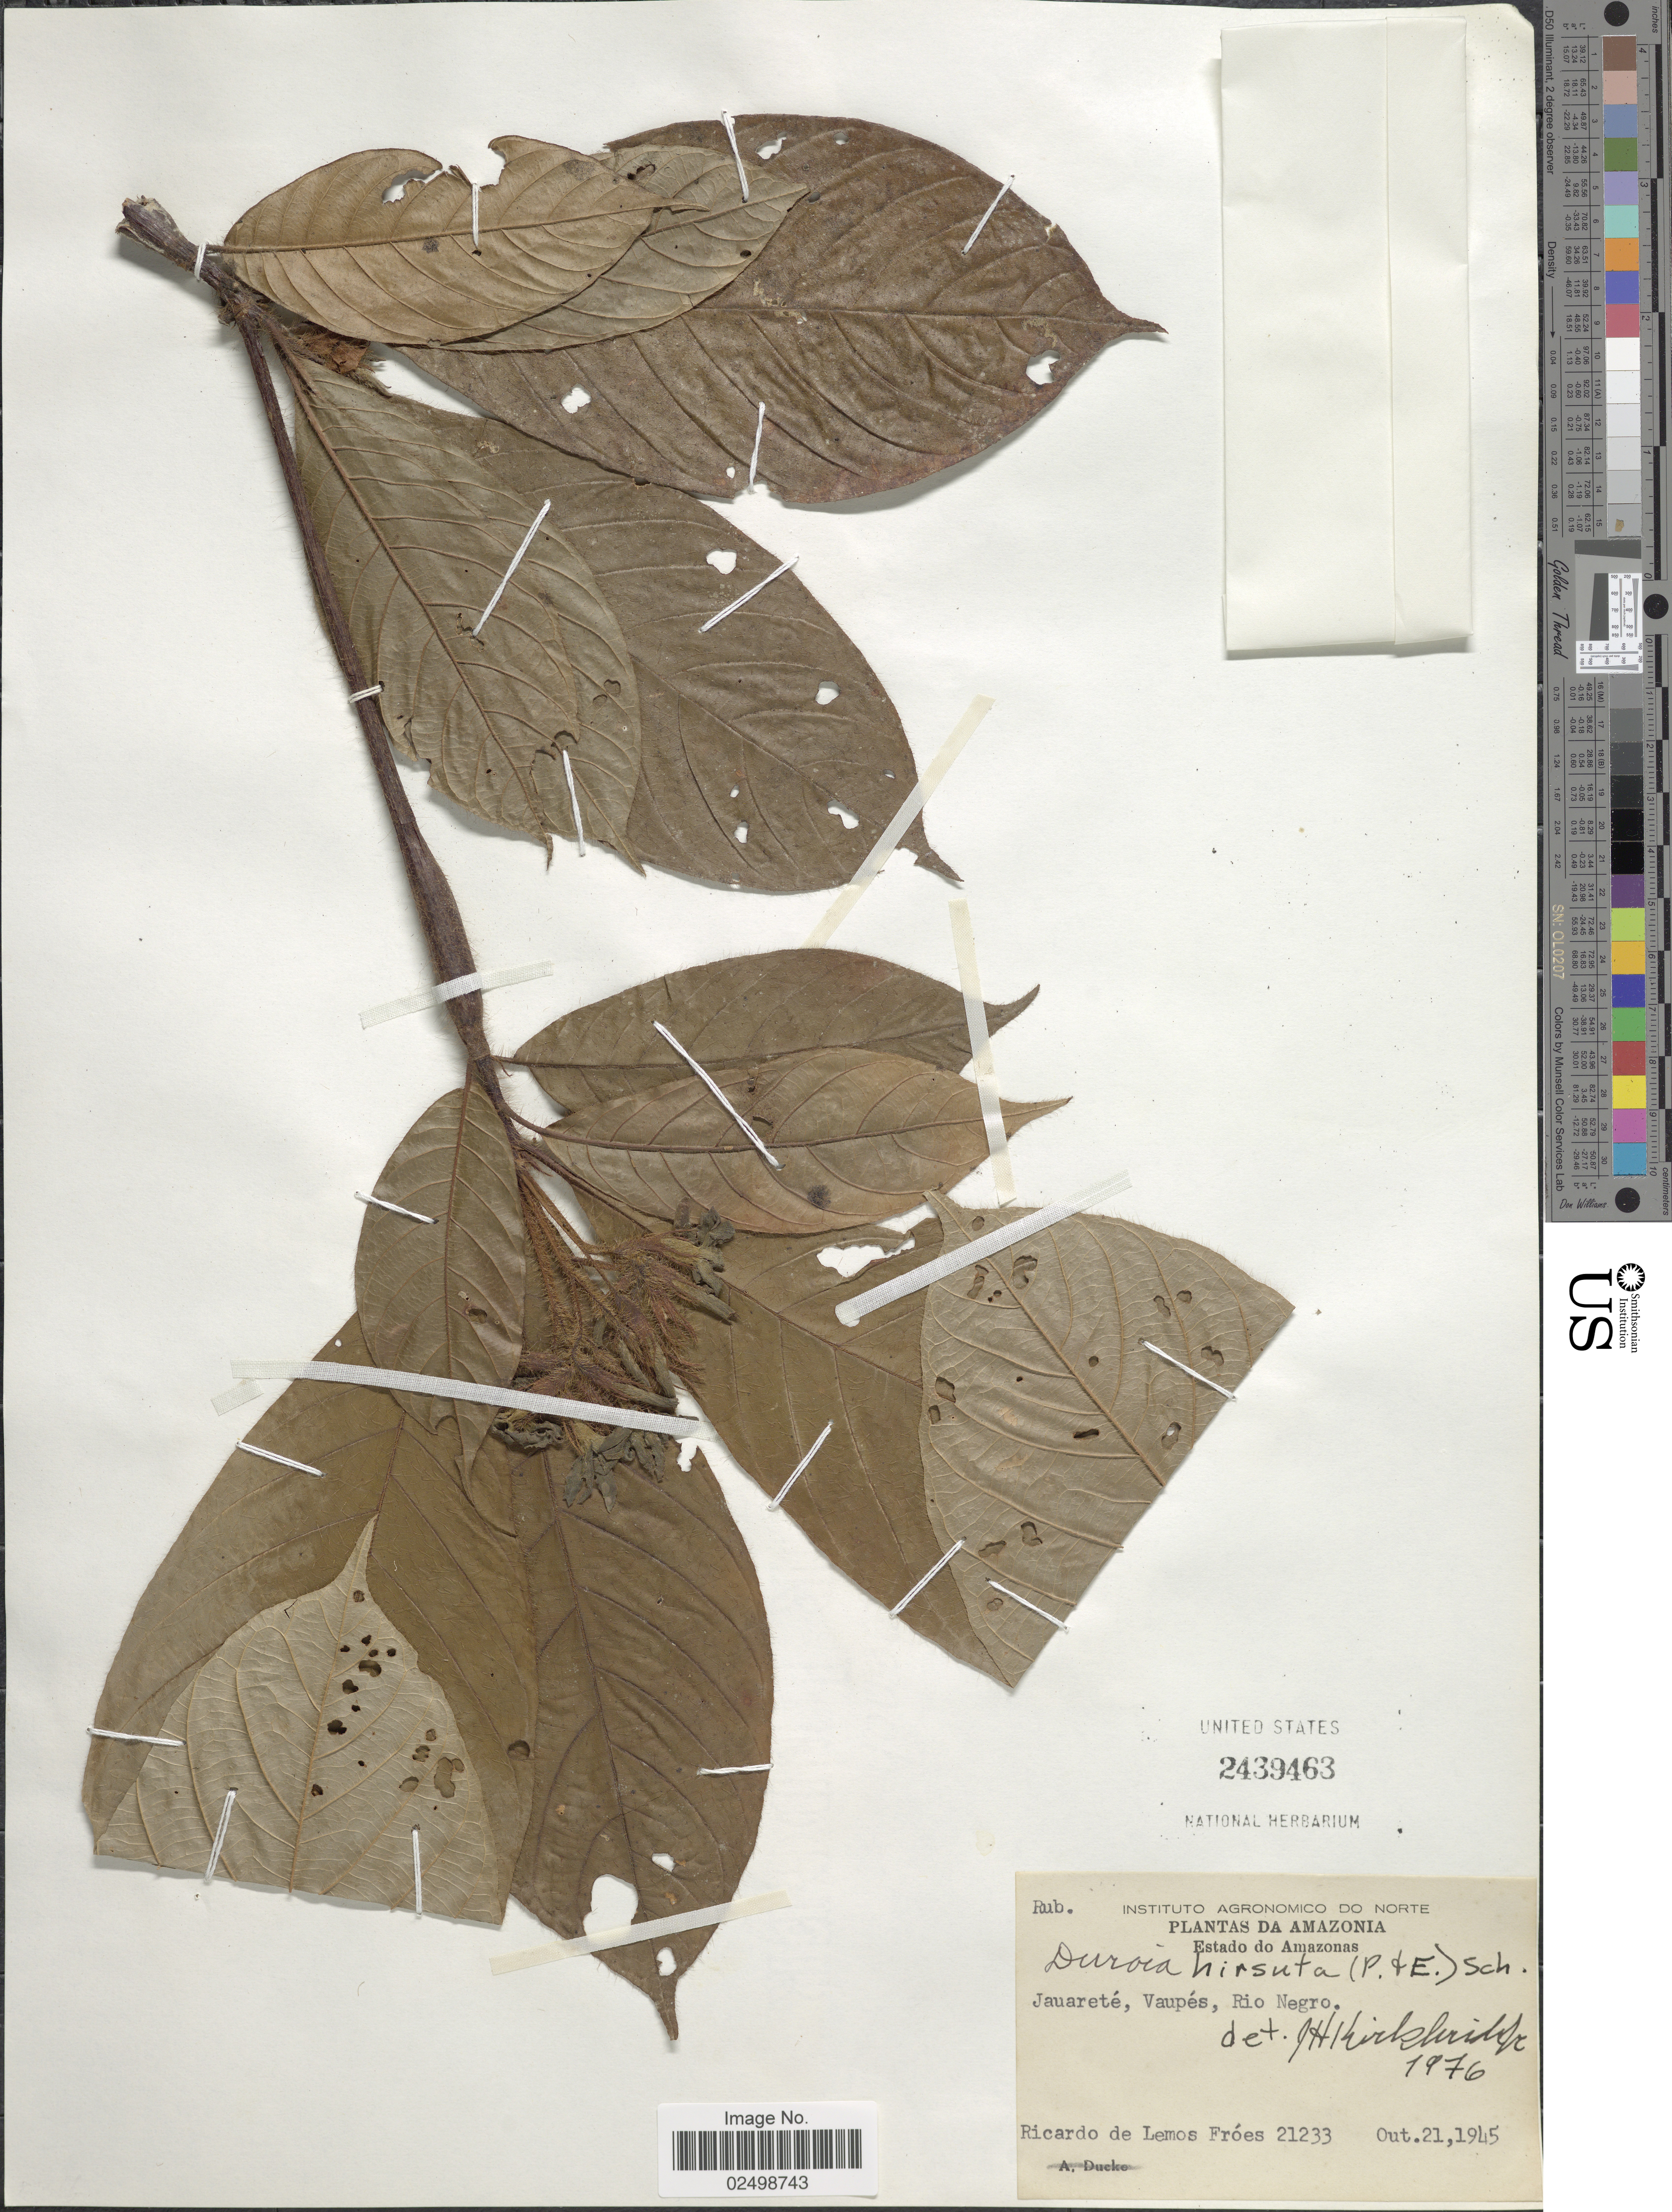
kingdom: Plantae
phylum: Tracheophyta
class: Magnoliopsida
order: Gentianales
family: Rubiaceae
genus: Duroia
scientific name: Duroia hirsuta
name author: (Poepp.) K. Schum.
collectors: R. L. Fróes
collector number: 21233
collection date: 1945-10-21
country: Colombia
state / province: Vaupés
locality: Amazonia. Estado do Amazonas. Jauarete, Vaupes, Rio Negro.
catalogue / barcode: US 2439463